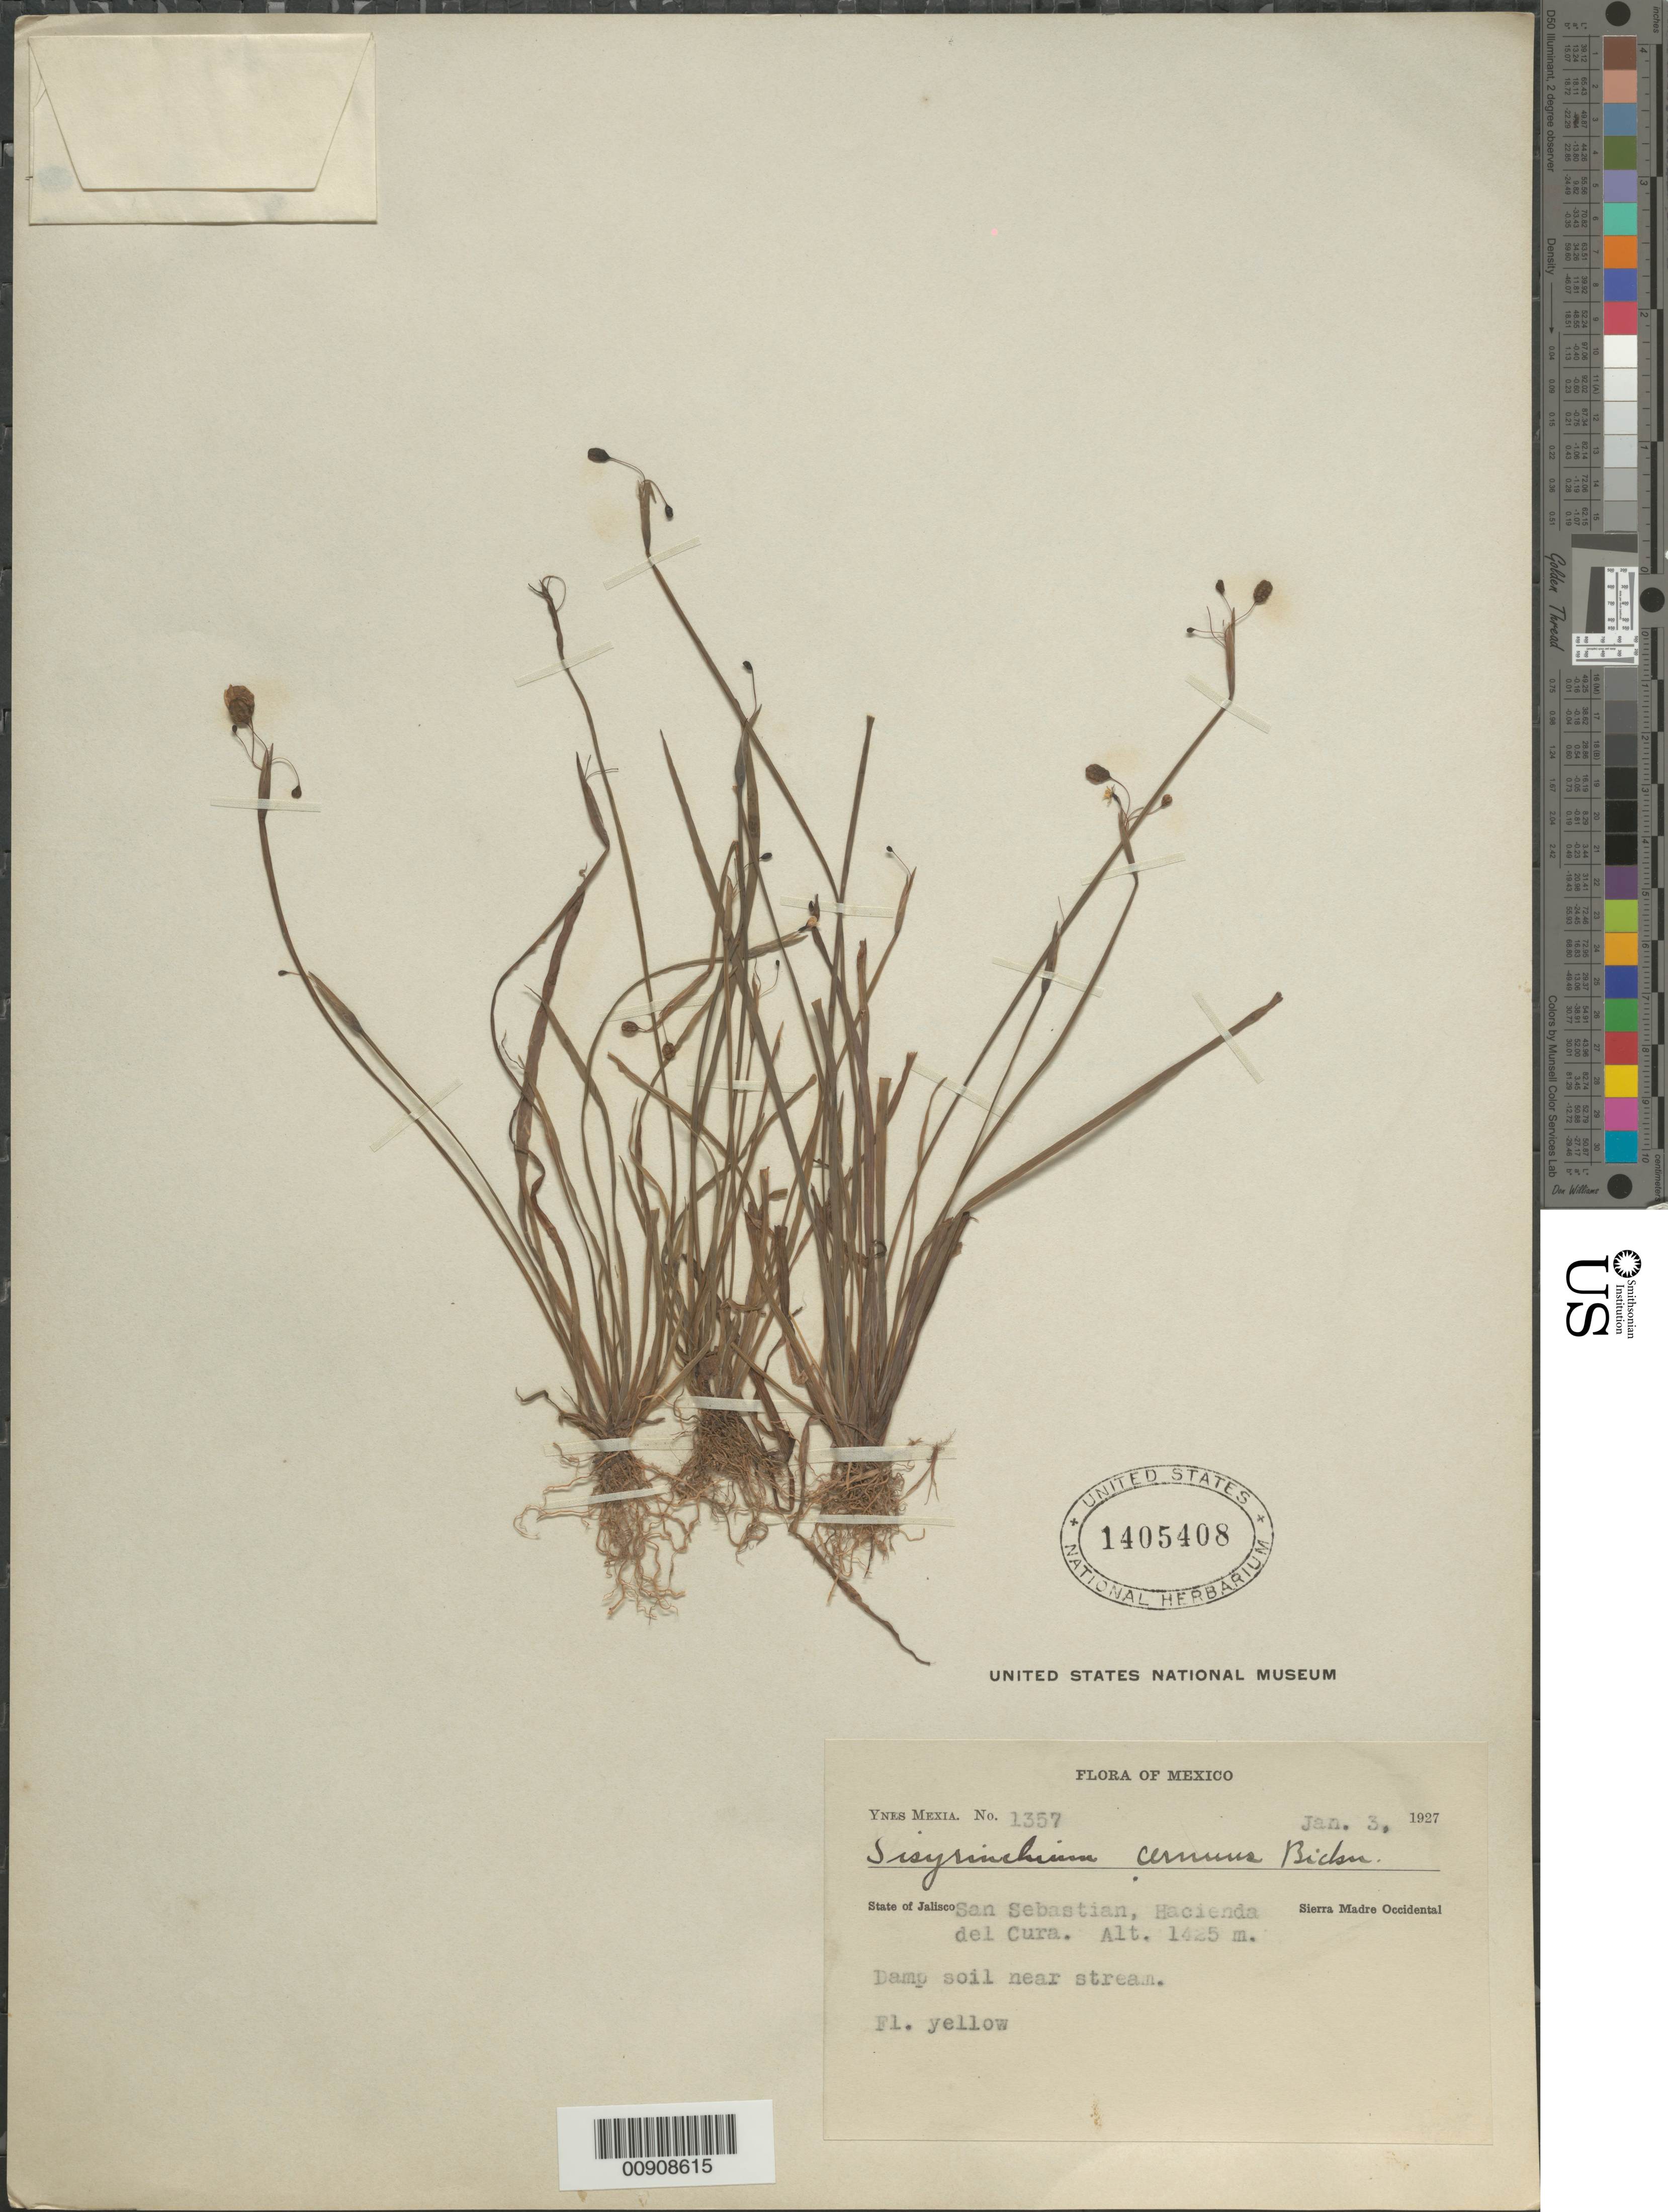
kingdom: Plantae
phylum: Tracheophyta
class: Liliopsida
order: Asparagales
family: Iridaceae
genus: Sisyrinchium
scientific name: Sisyrinchium cernuum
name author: (E.P. Bicknell) Kearney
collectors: Y. Mexia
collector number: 1357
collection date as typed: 03 Jan 1927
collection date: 1927-01-03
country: Mexico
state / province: Jalisco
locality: State of Jalisco. San Sebastian, Hacienda del Cura. Sierra Madre Occidental.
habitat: Damp soil near stream.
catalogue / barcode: US 1405408